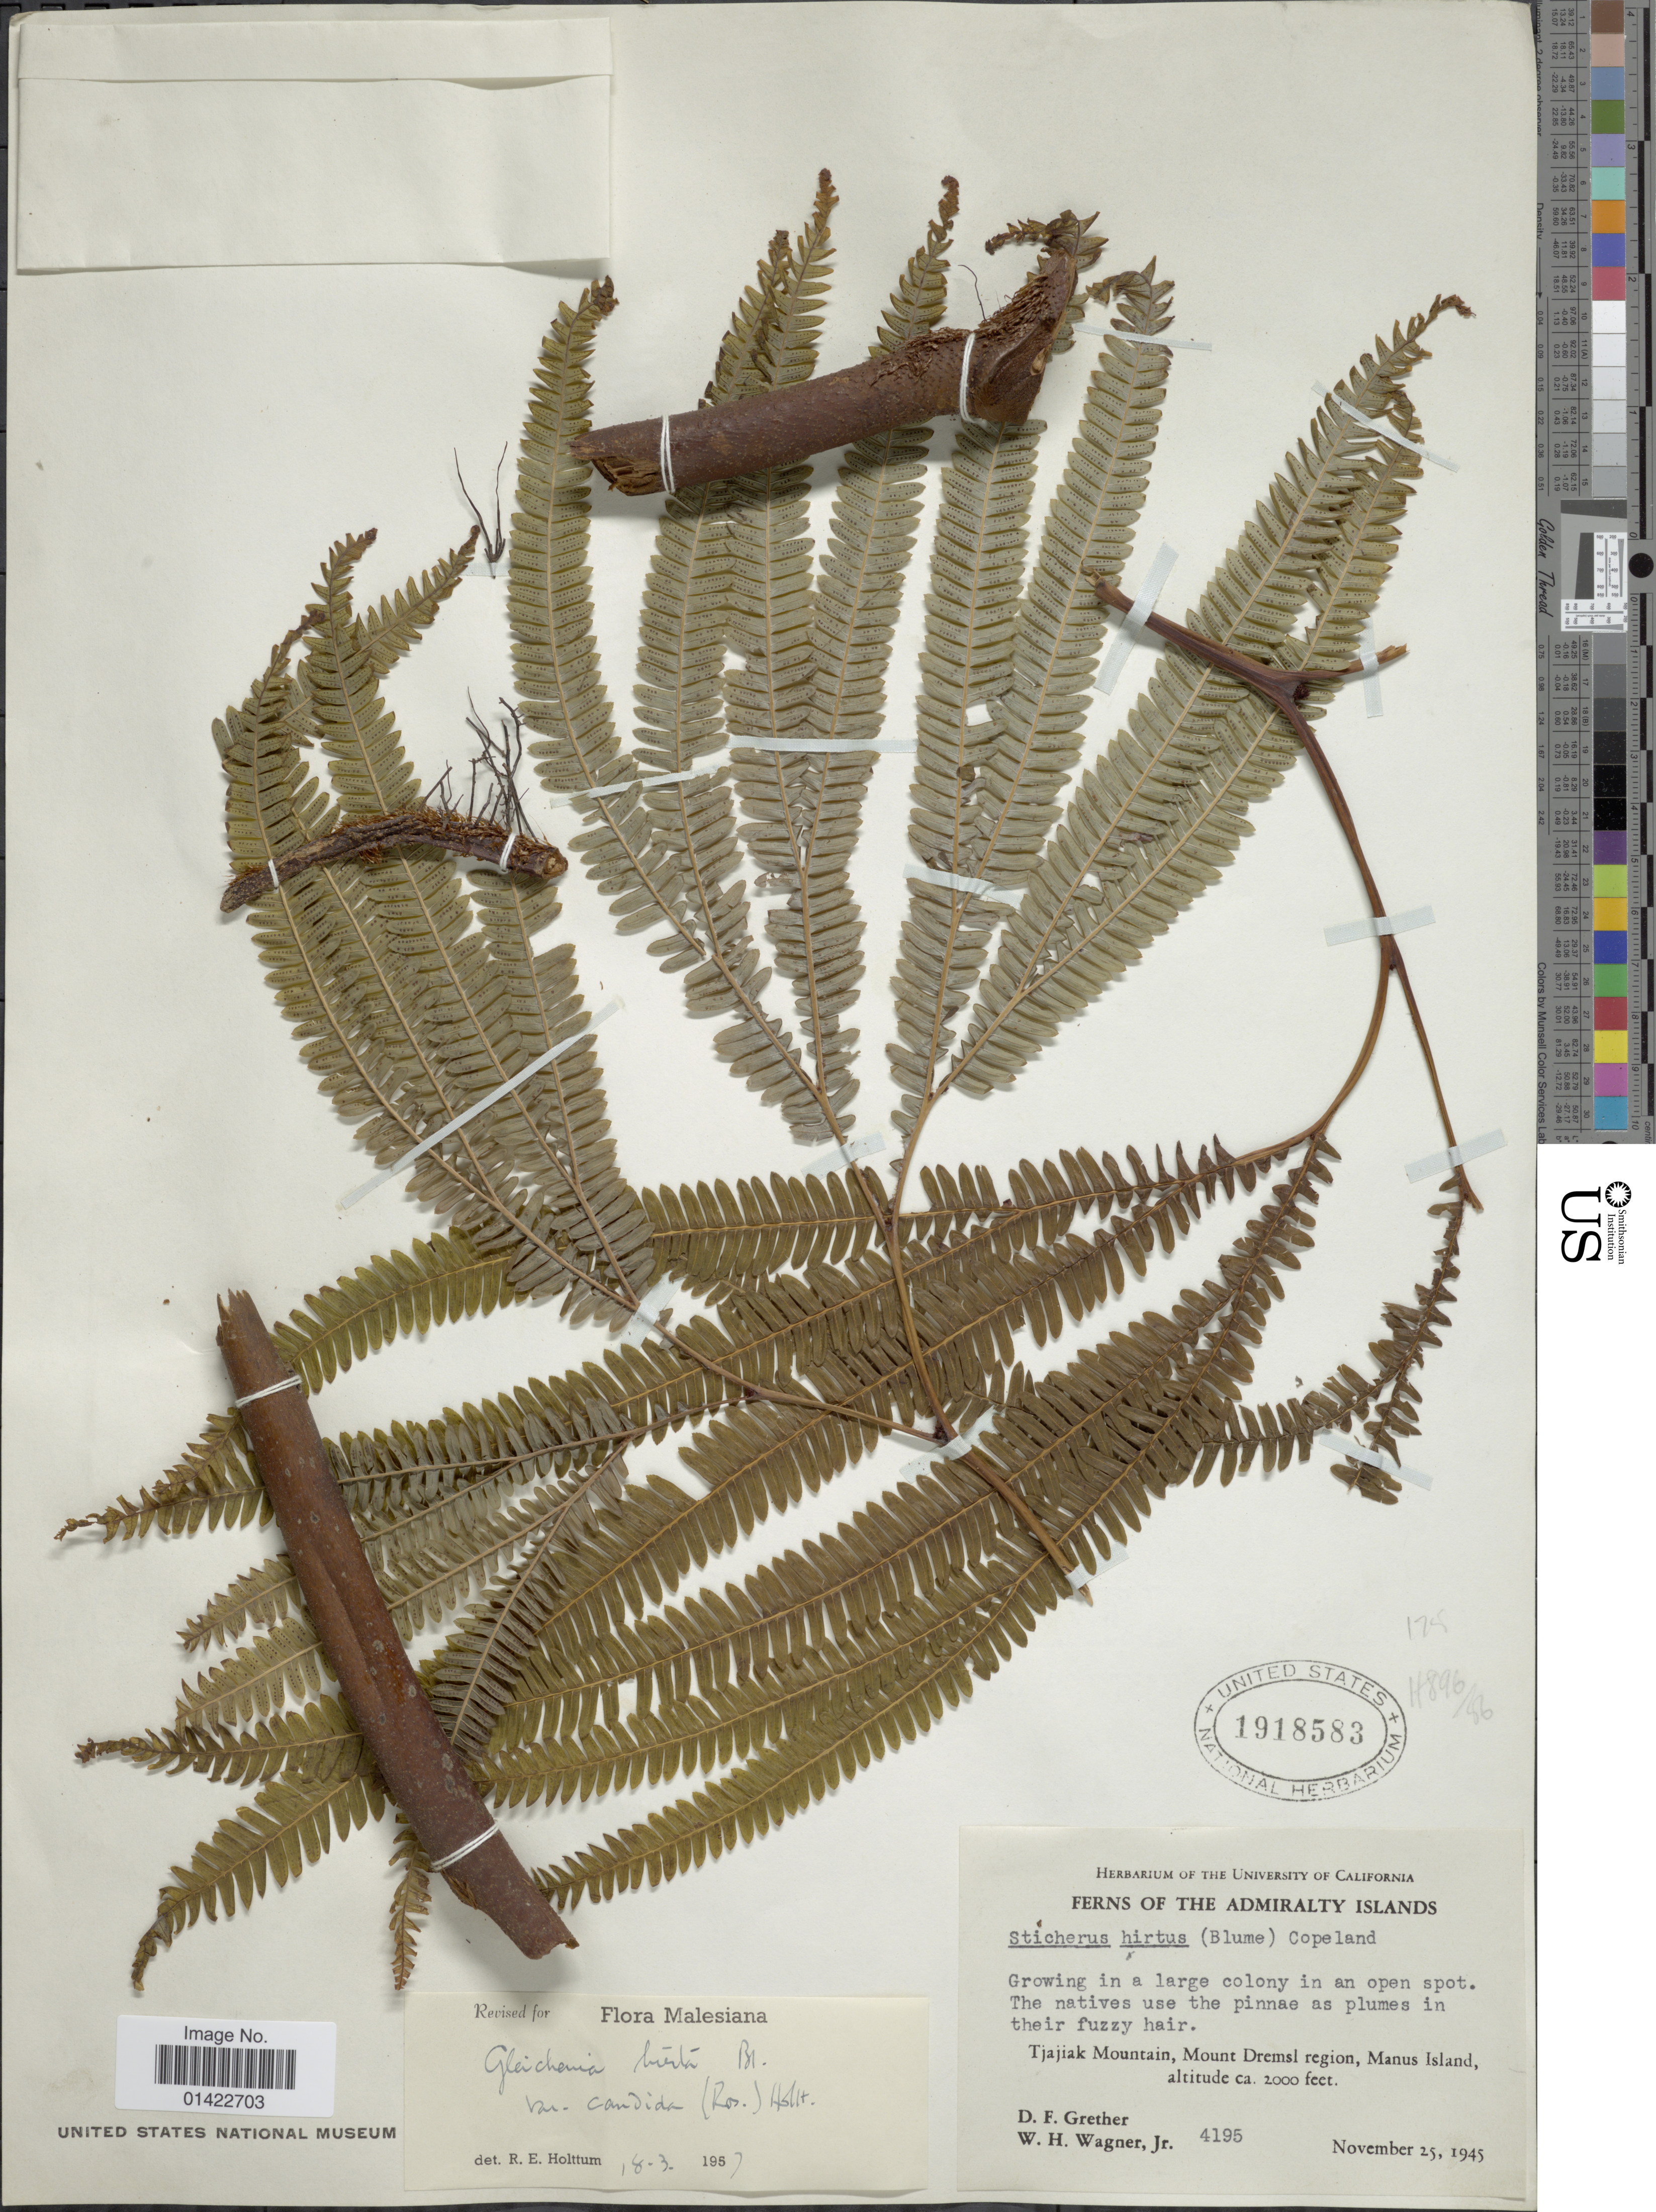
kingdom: Plantae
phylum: Tracheophyta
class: Polypodiopsida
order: Gleicheniales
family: Gleicheniaceae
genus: Sticherus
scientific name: Sticherus hirtus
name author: (Blume) Ching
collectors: D. F. Grether & W. H. Wagner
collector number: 4195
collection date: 1945-11-25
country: Papua New Guinea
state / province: Manus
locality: Tjajiak Mountain, Mount Dremsl region,Manus Island.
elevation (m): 610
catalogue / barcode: US 1918583